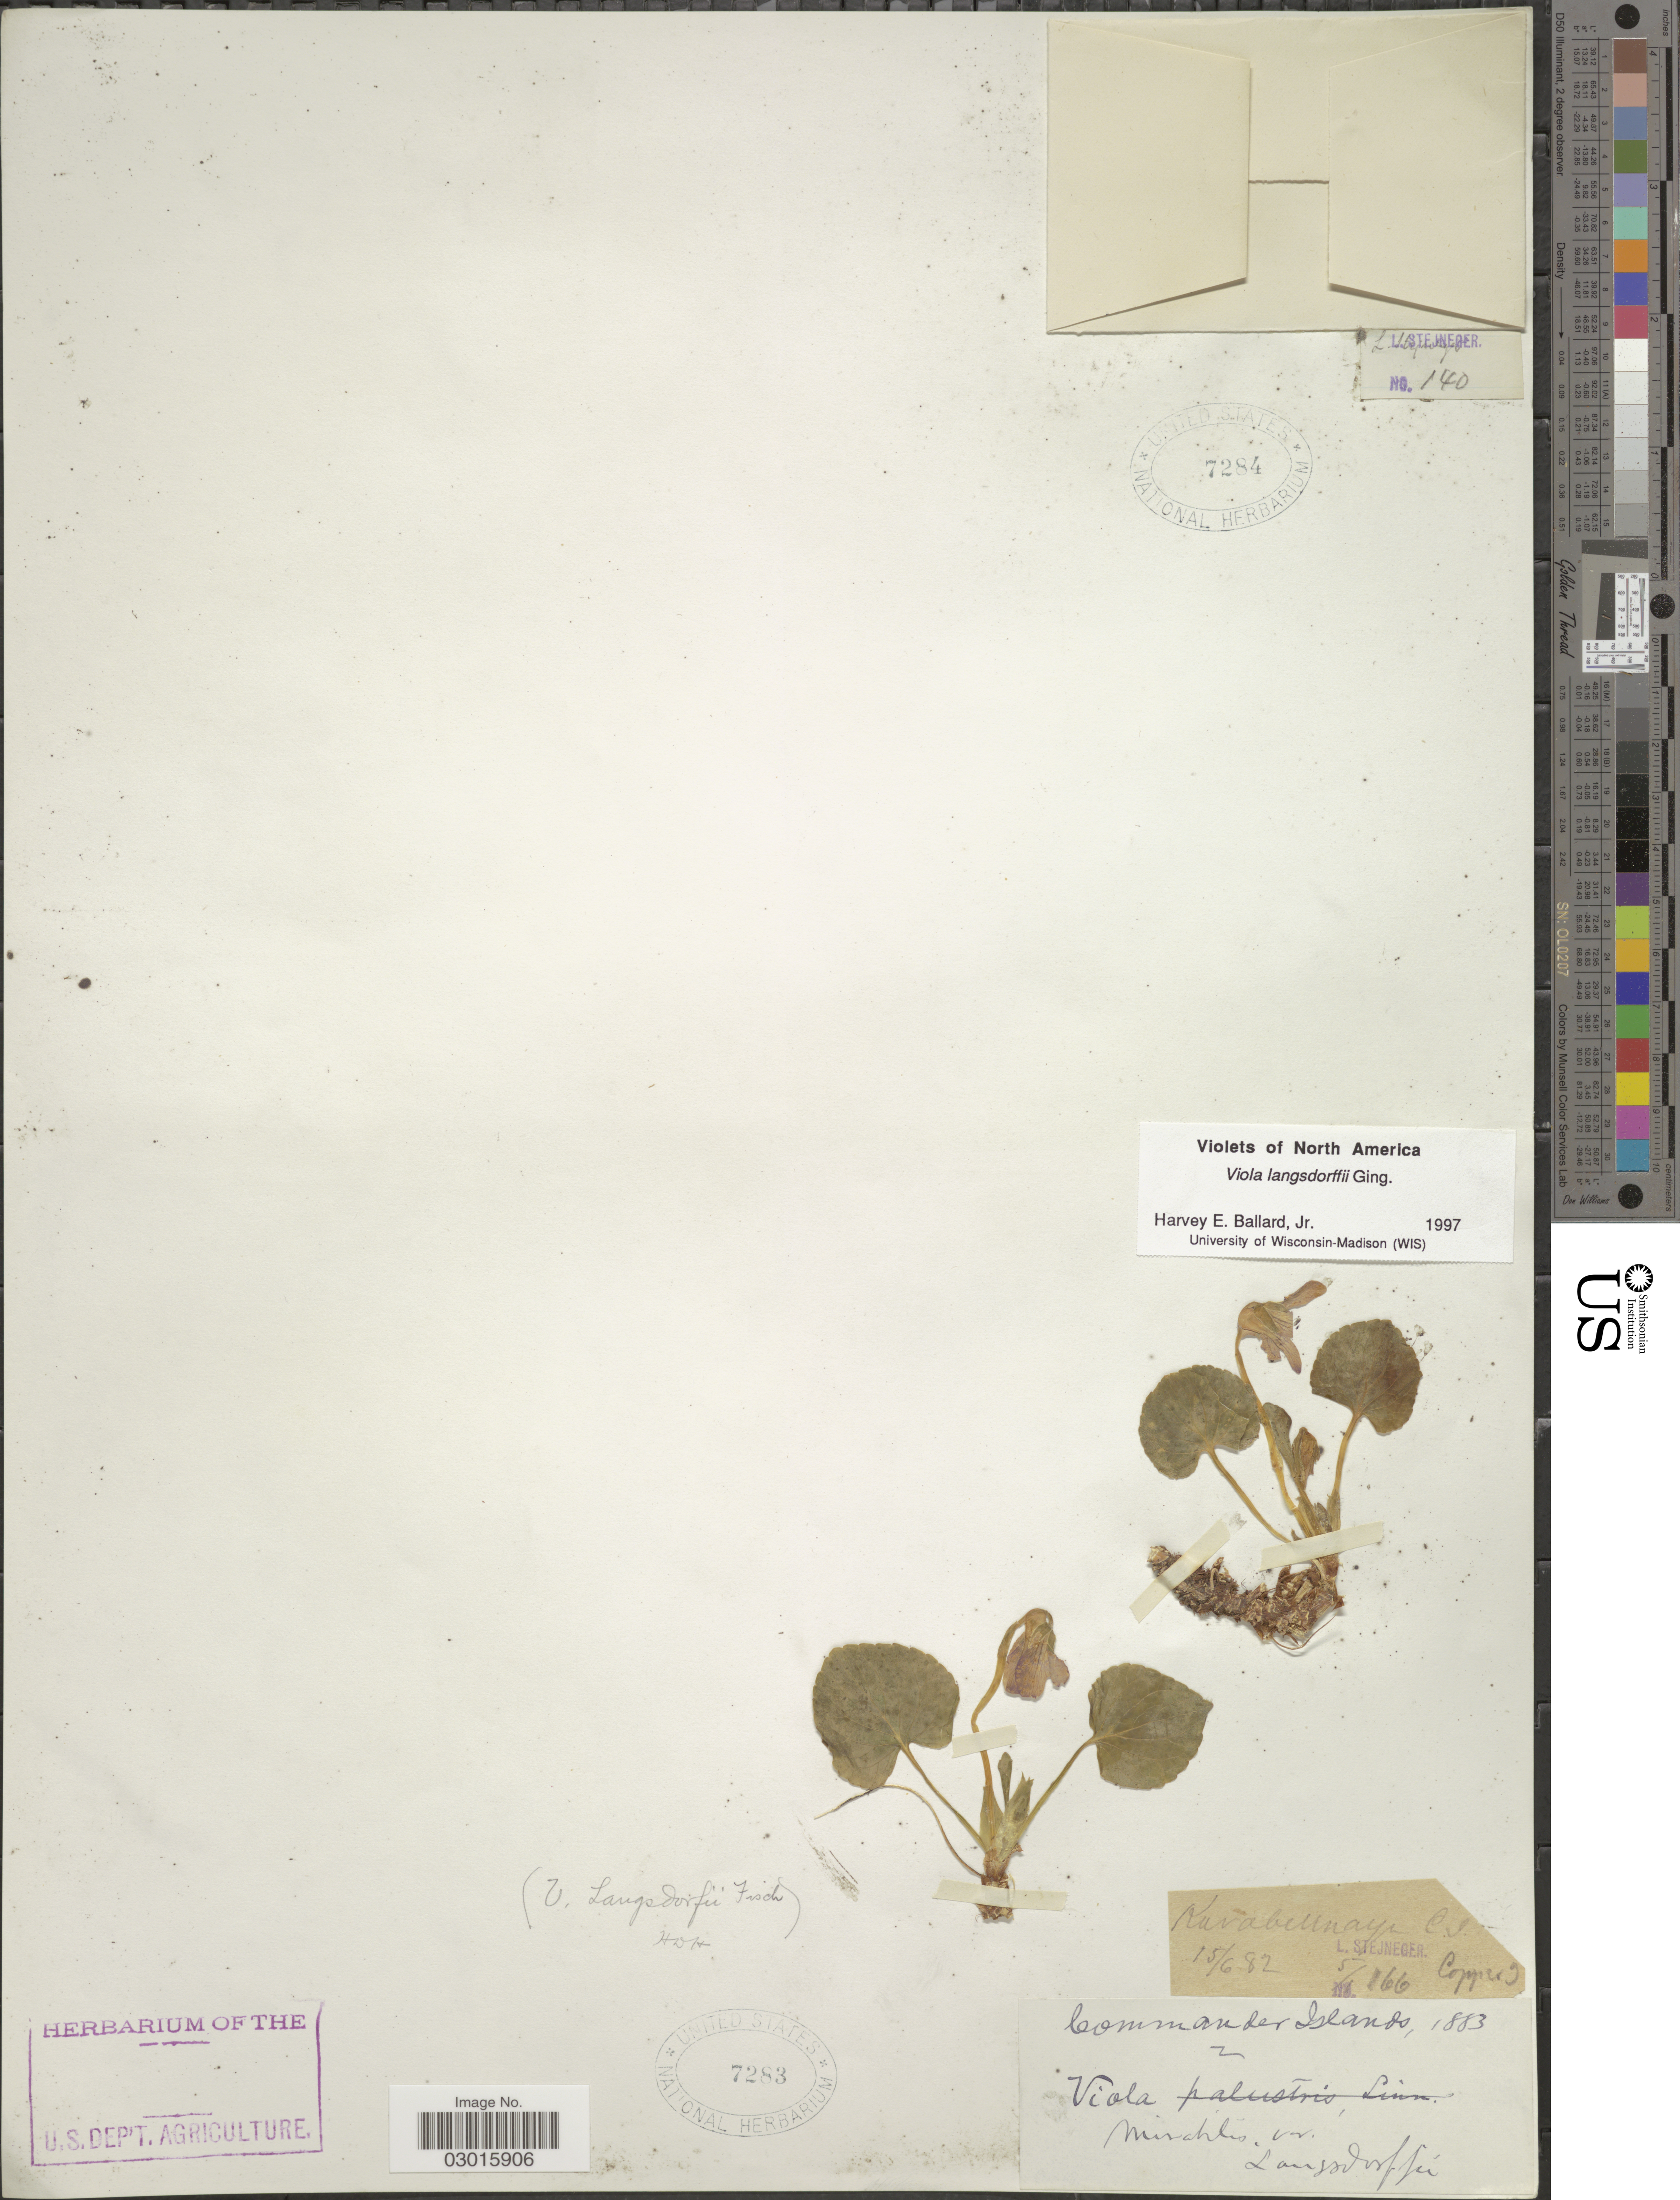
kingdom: Plantae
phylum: Tracheophyta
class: Magnoliopsida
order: Malpighiales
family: Violaceae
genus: Viola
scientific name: Viola langsdorffii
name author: Fisch. ex Ging.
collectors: L. Stejneger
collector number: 5/166?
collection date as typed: Transcribed d/m/y: 15/6/82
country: Russian Federation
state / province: Kamchatka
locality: Commander Island, Copper Isl., Korabelnaya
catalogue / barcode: US 7283